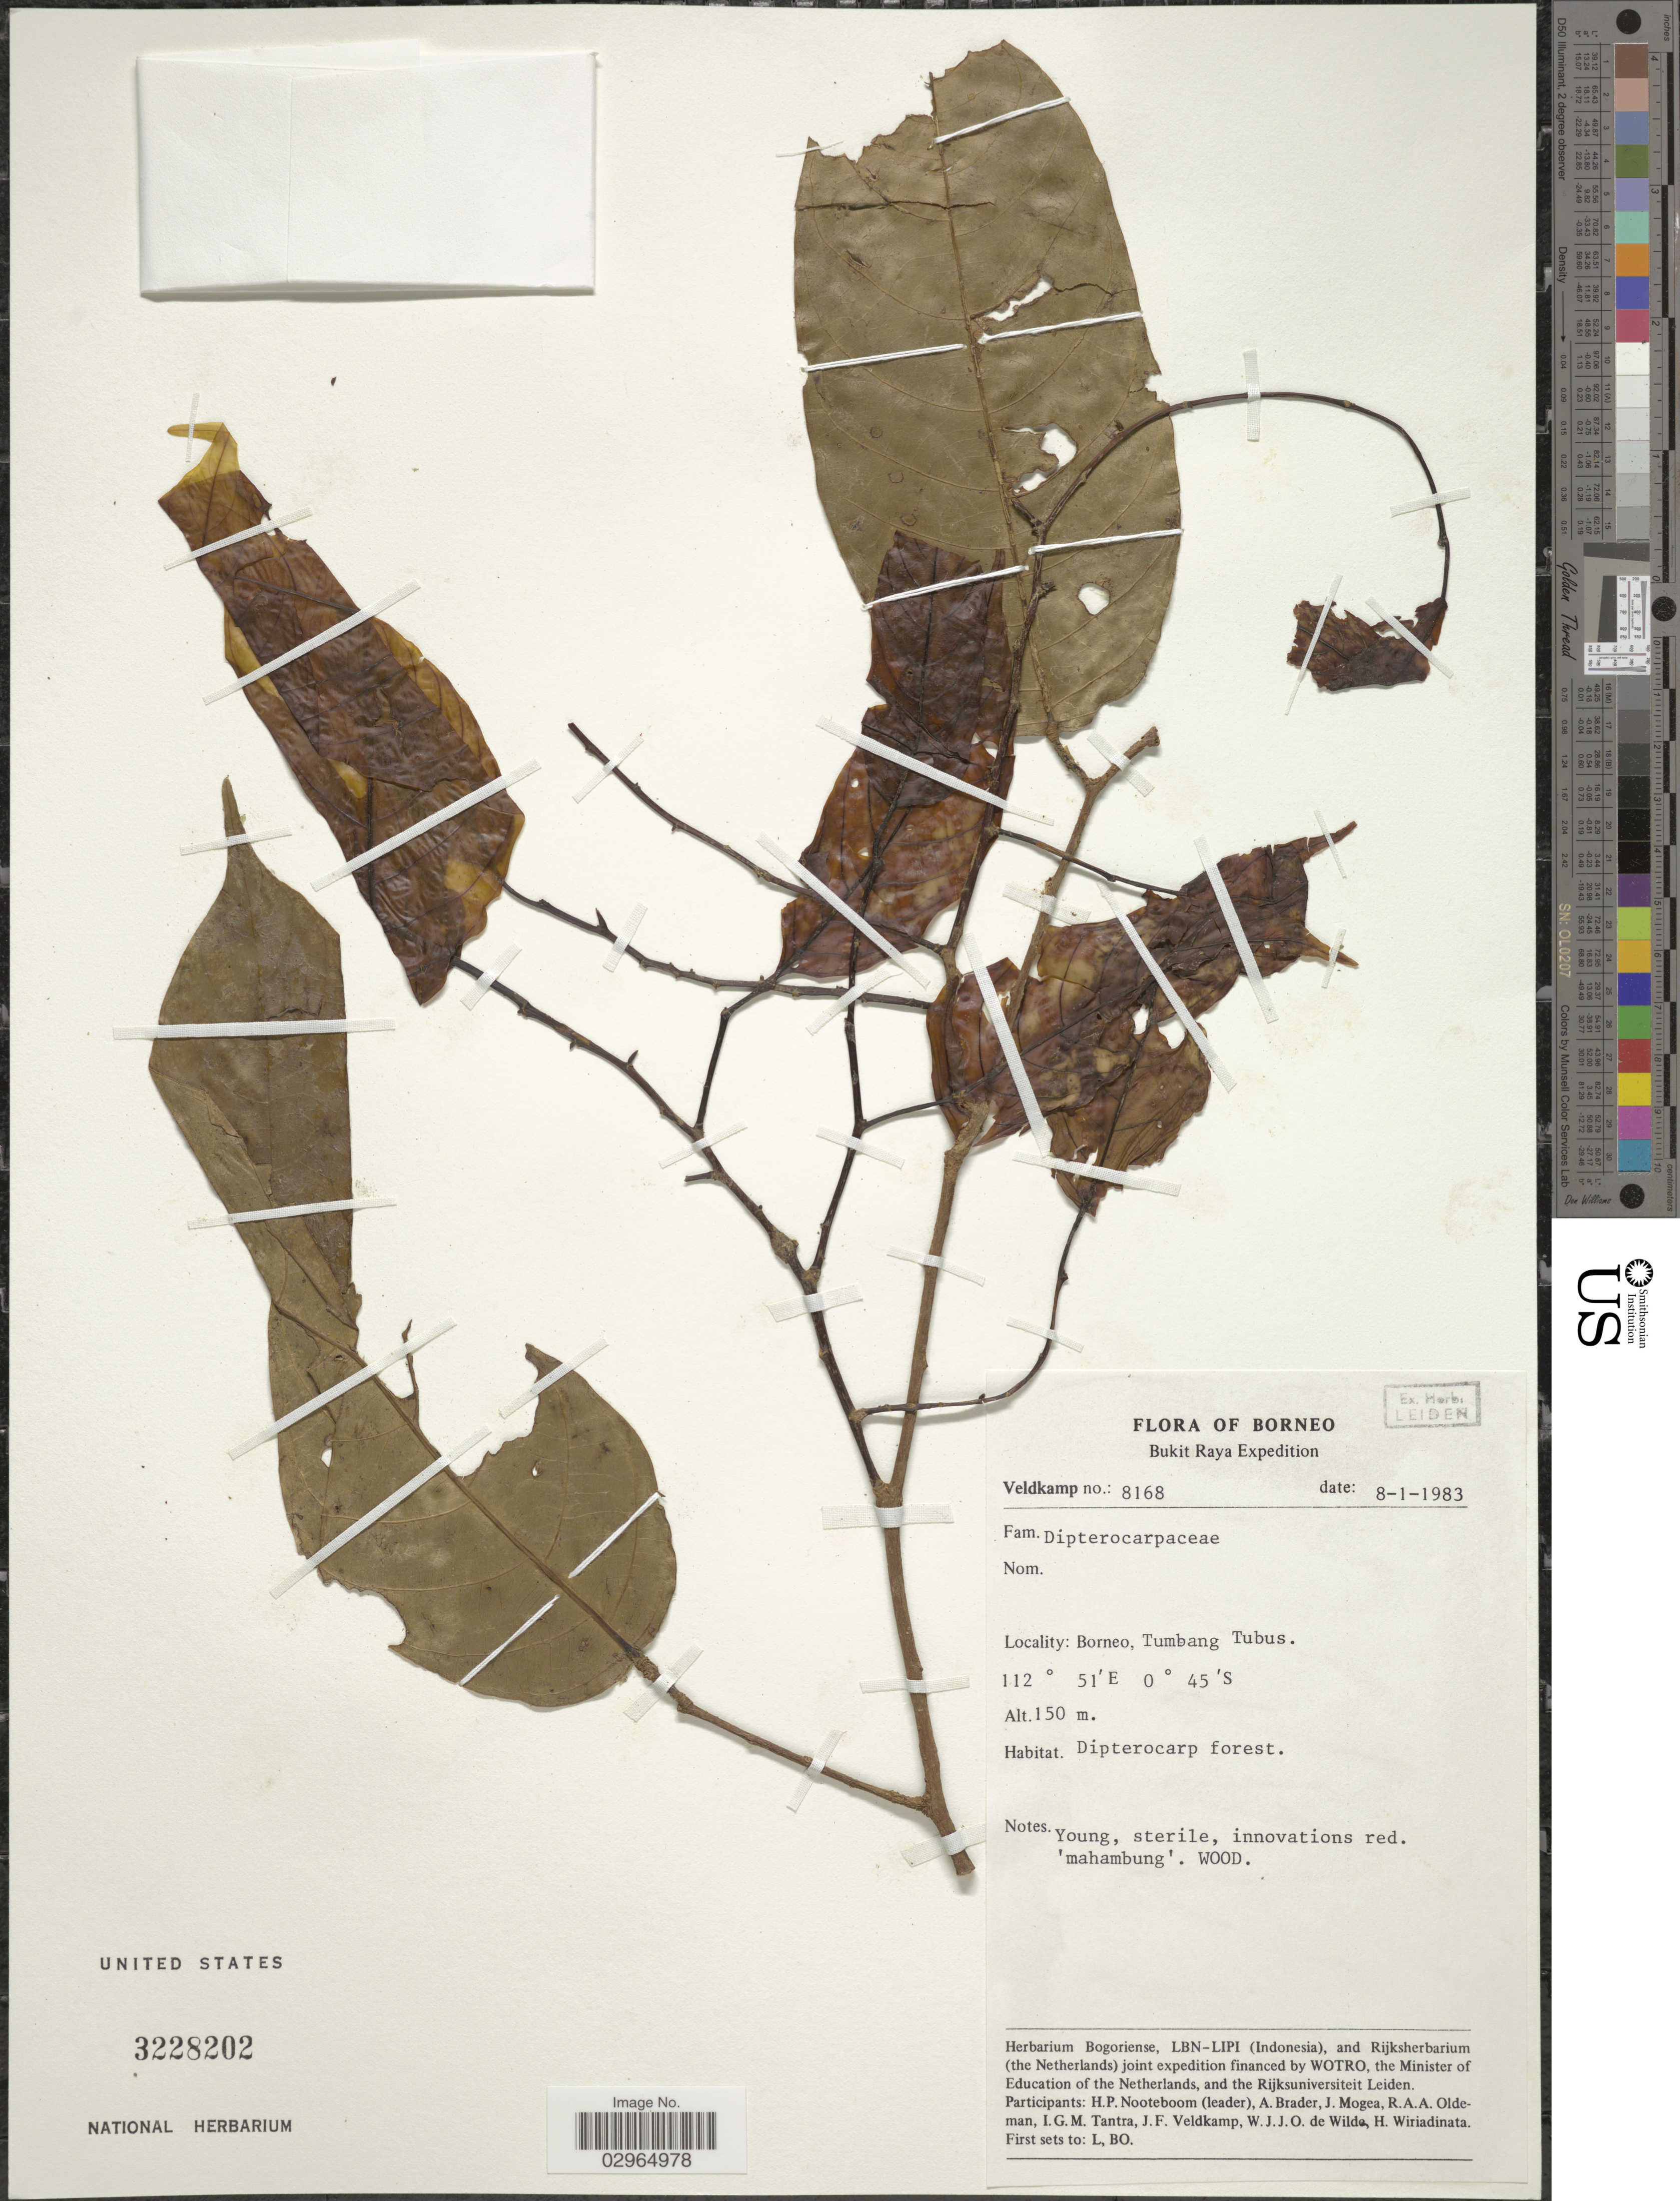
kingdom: Plantae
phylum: Tracheophyta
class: Magnoliopsida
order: Malvales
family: Dipterocarpaceae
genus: Richetia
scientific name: Richetia polyandra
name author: (P.S. Ashton) P.S. Ashton & J. Heck.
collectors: J. F. Veldkamp, H. P. Nooteboom, A. Brader, J. Mogea & et al.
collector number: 8168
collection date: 1983-01-08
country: Indonesia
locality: Borneo. Bukit Raya. Tumbang Tubus.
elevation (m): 150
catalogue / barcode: US 3228202